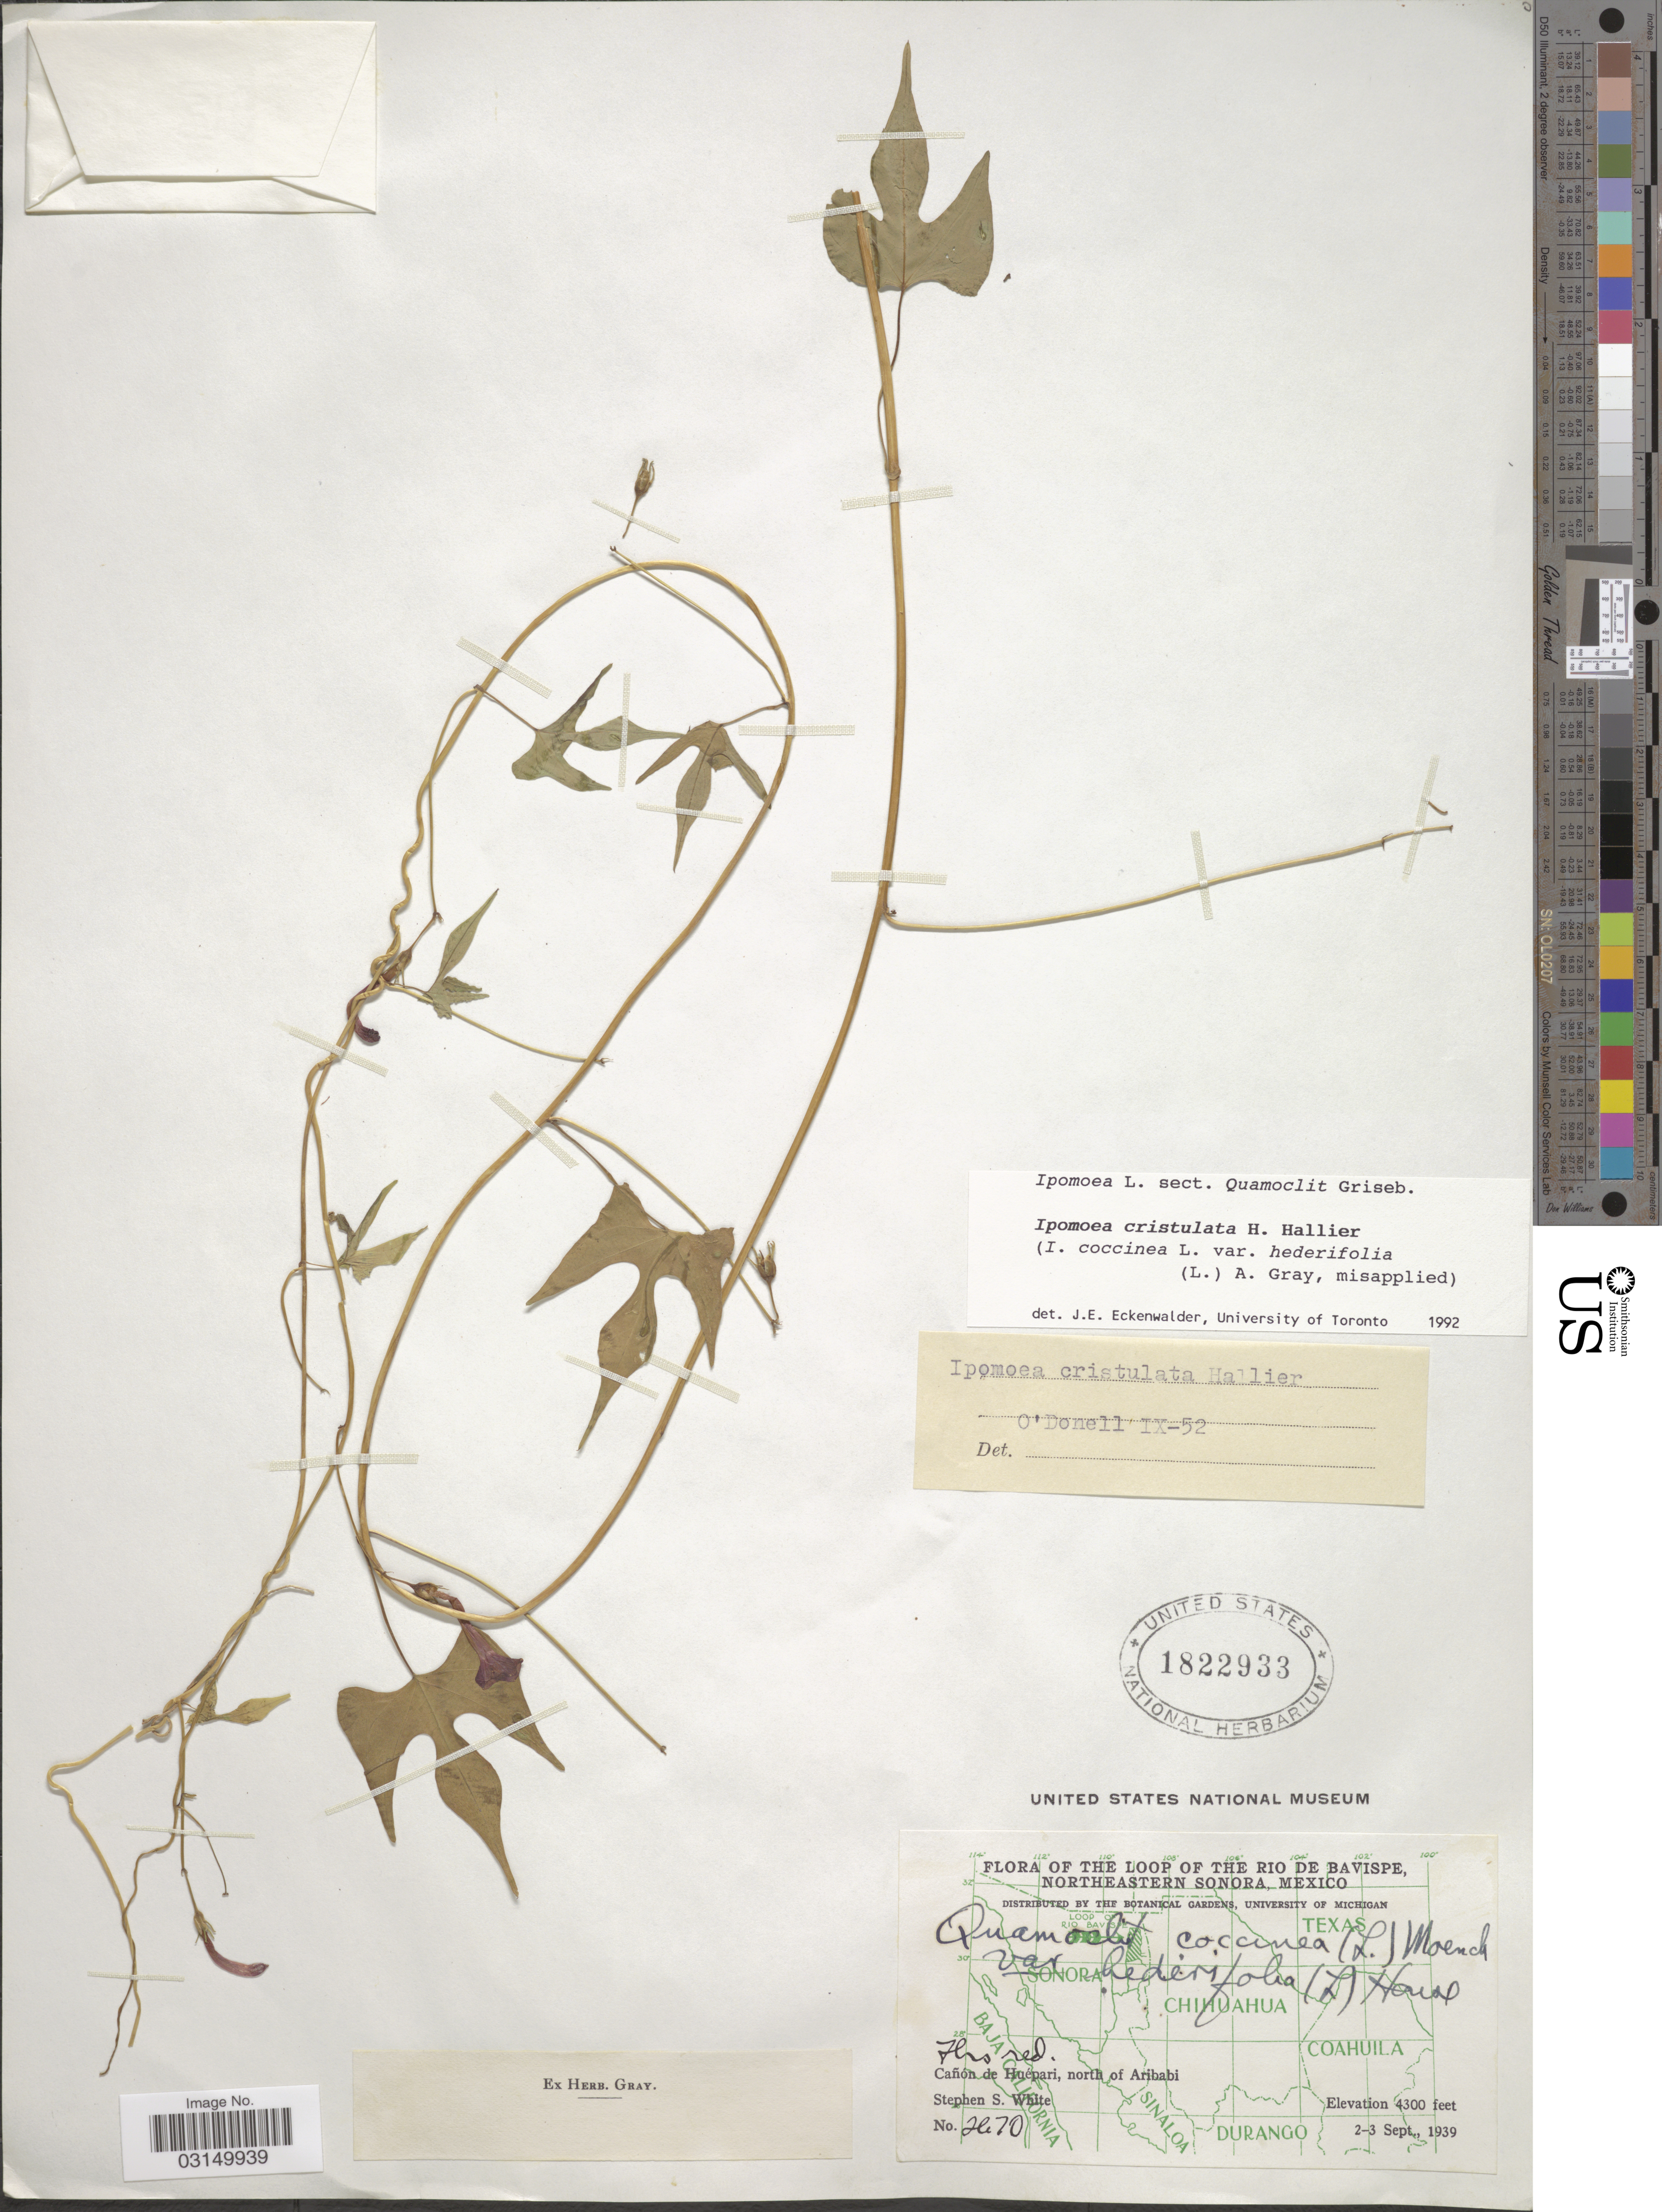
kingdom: Plantae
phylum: Tracheophyta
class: Magnoliopsida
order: Solanales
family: Convolvulaceae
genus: Ipomoea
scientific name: Ipomoea cristulata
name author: Hallier f.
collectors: S. S. White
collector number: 2670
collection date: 1939-09-02/1939-09-03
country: Mexico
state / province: Sonora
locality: The Loop of The Rio de Bavispe, Northeastern Sonora, Cañón de Huépari, north of Aribabi.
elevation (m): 1311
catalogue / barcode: US 1822933